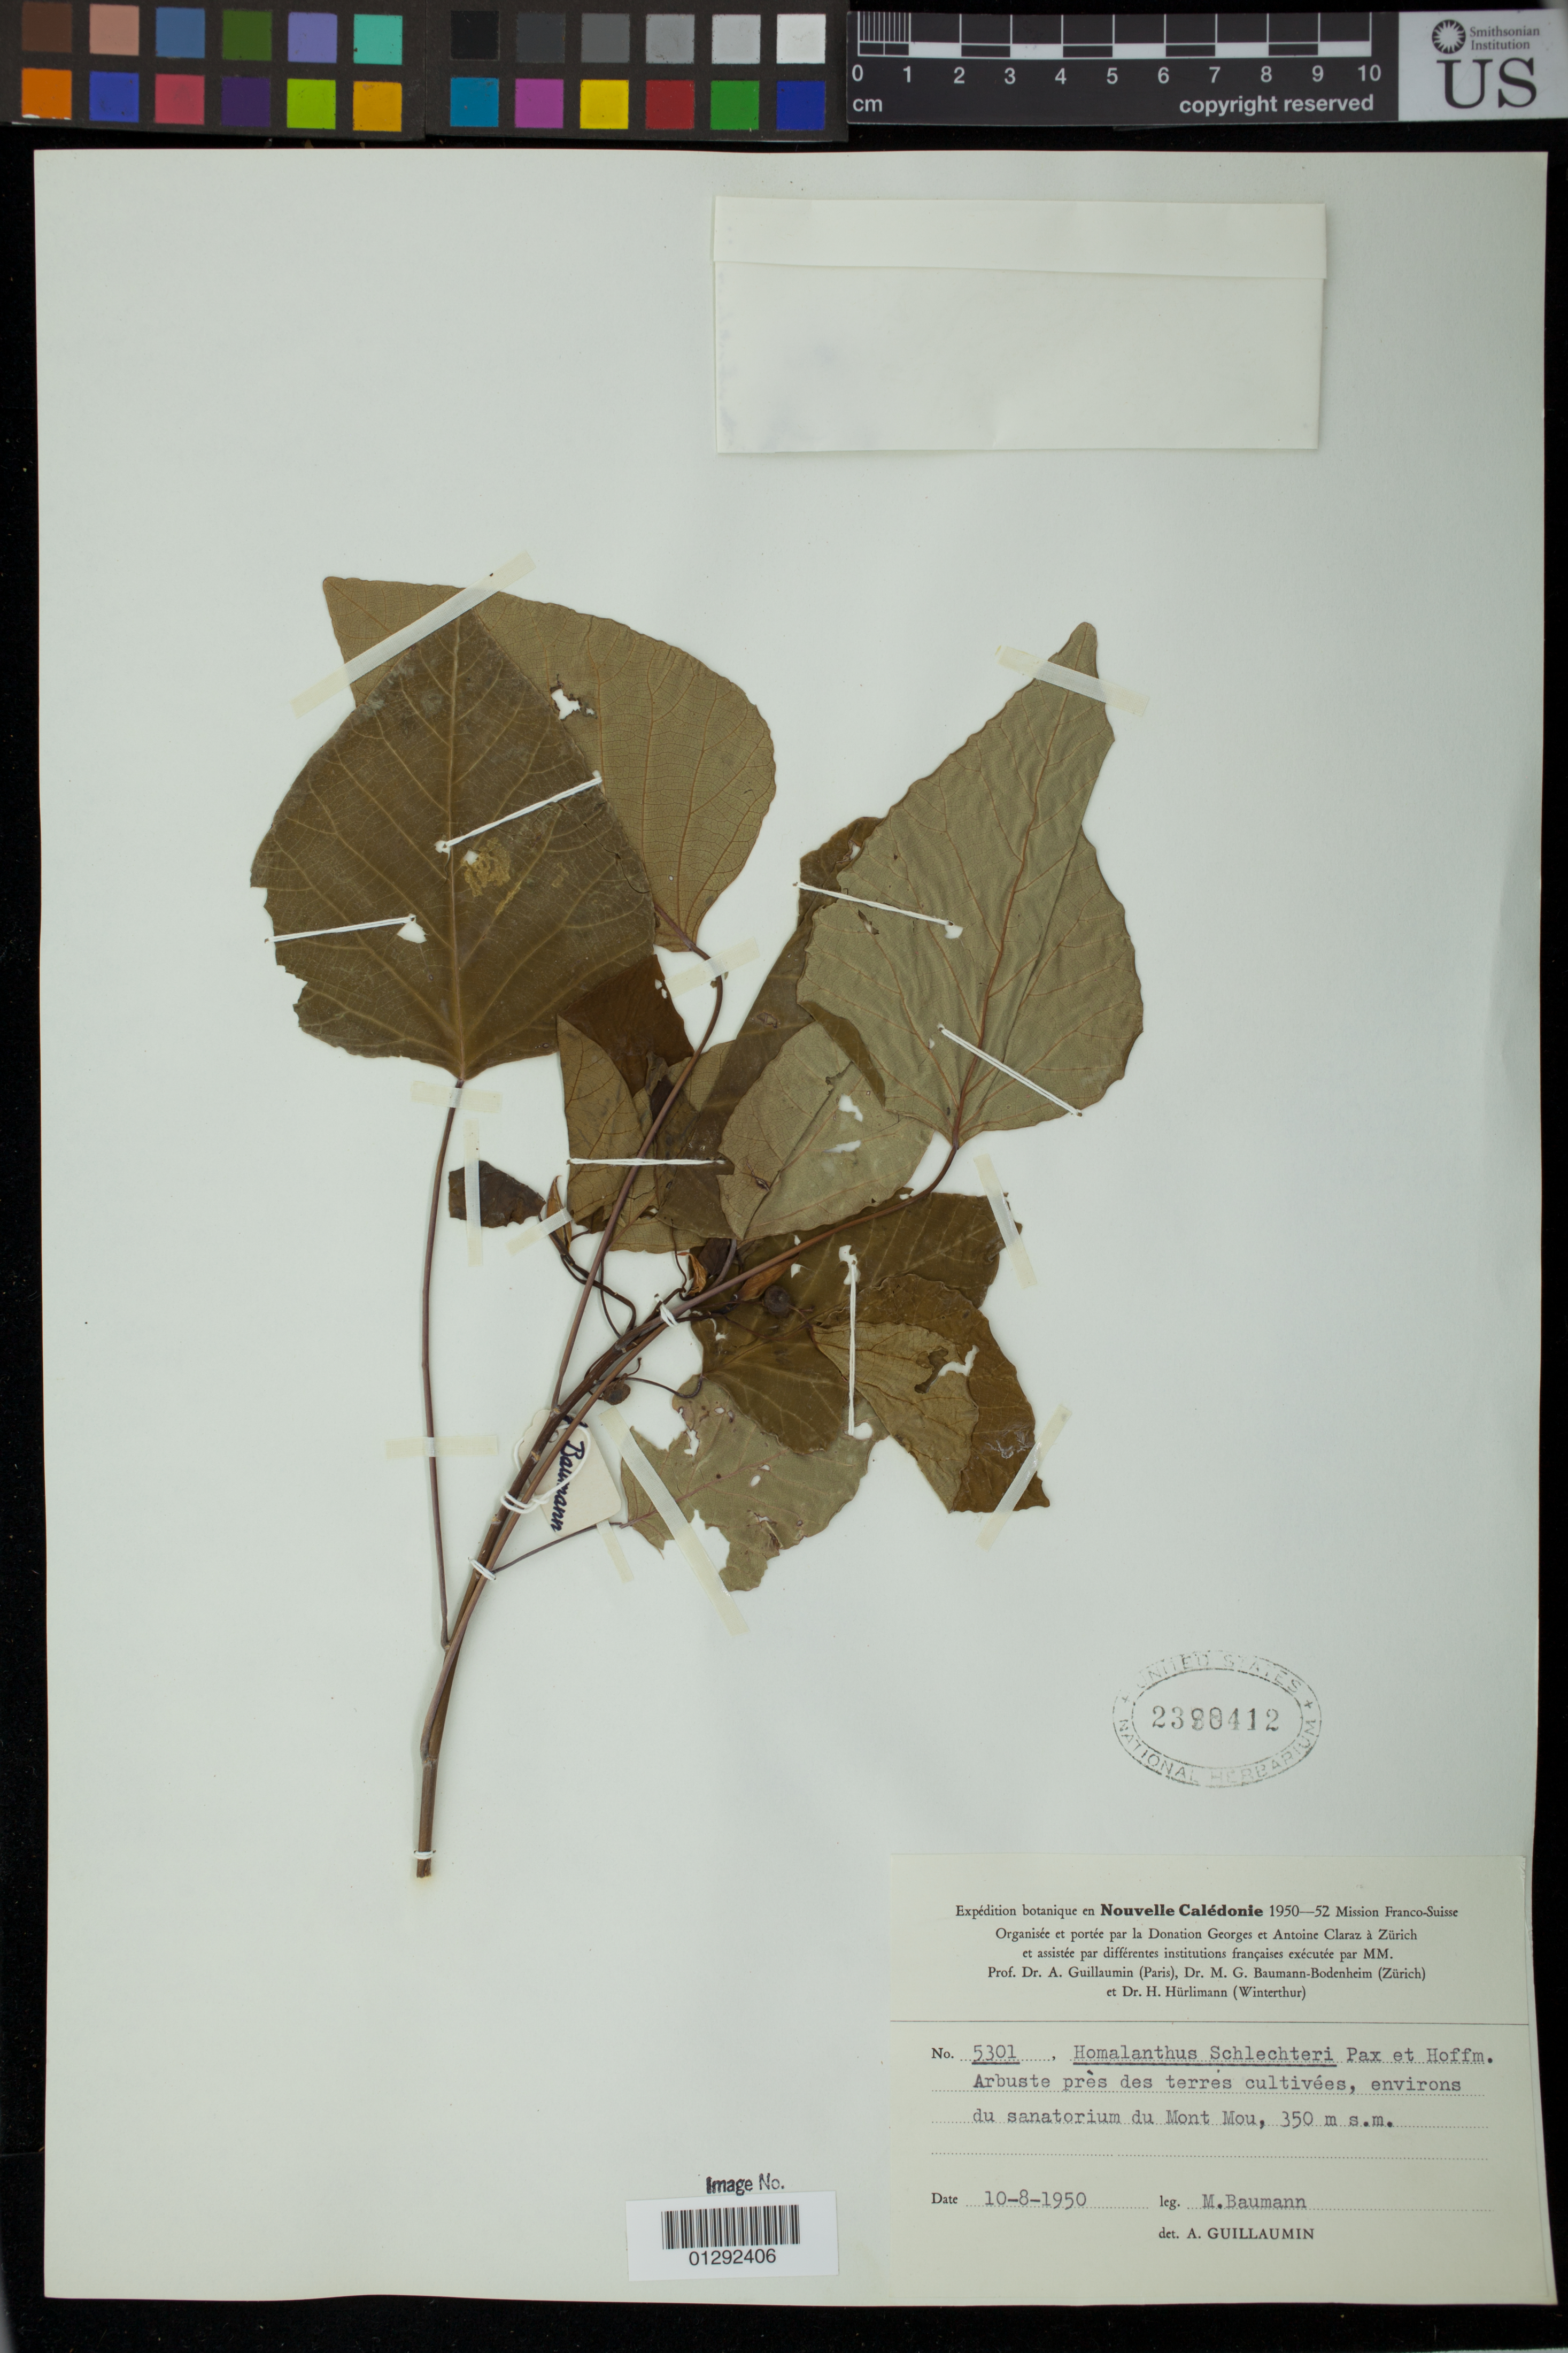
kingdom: Plantae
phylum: Tracheophyta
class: Magnoliopsida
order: Malpighiales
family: Euphorbiaceae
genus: Homalanthus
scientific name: Homalanthus schlechteri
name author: Pax & K. Hoffm.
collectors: M. Baumann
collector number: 5301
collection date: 1950-08-10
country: New Caledonia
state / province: South Province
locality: Arbuste pres des terres cultivees, environs du sanatorium du Mont Mou.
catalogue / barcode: US 2380412